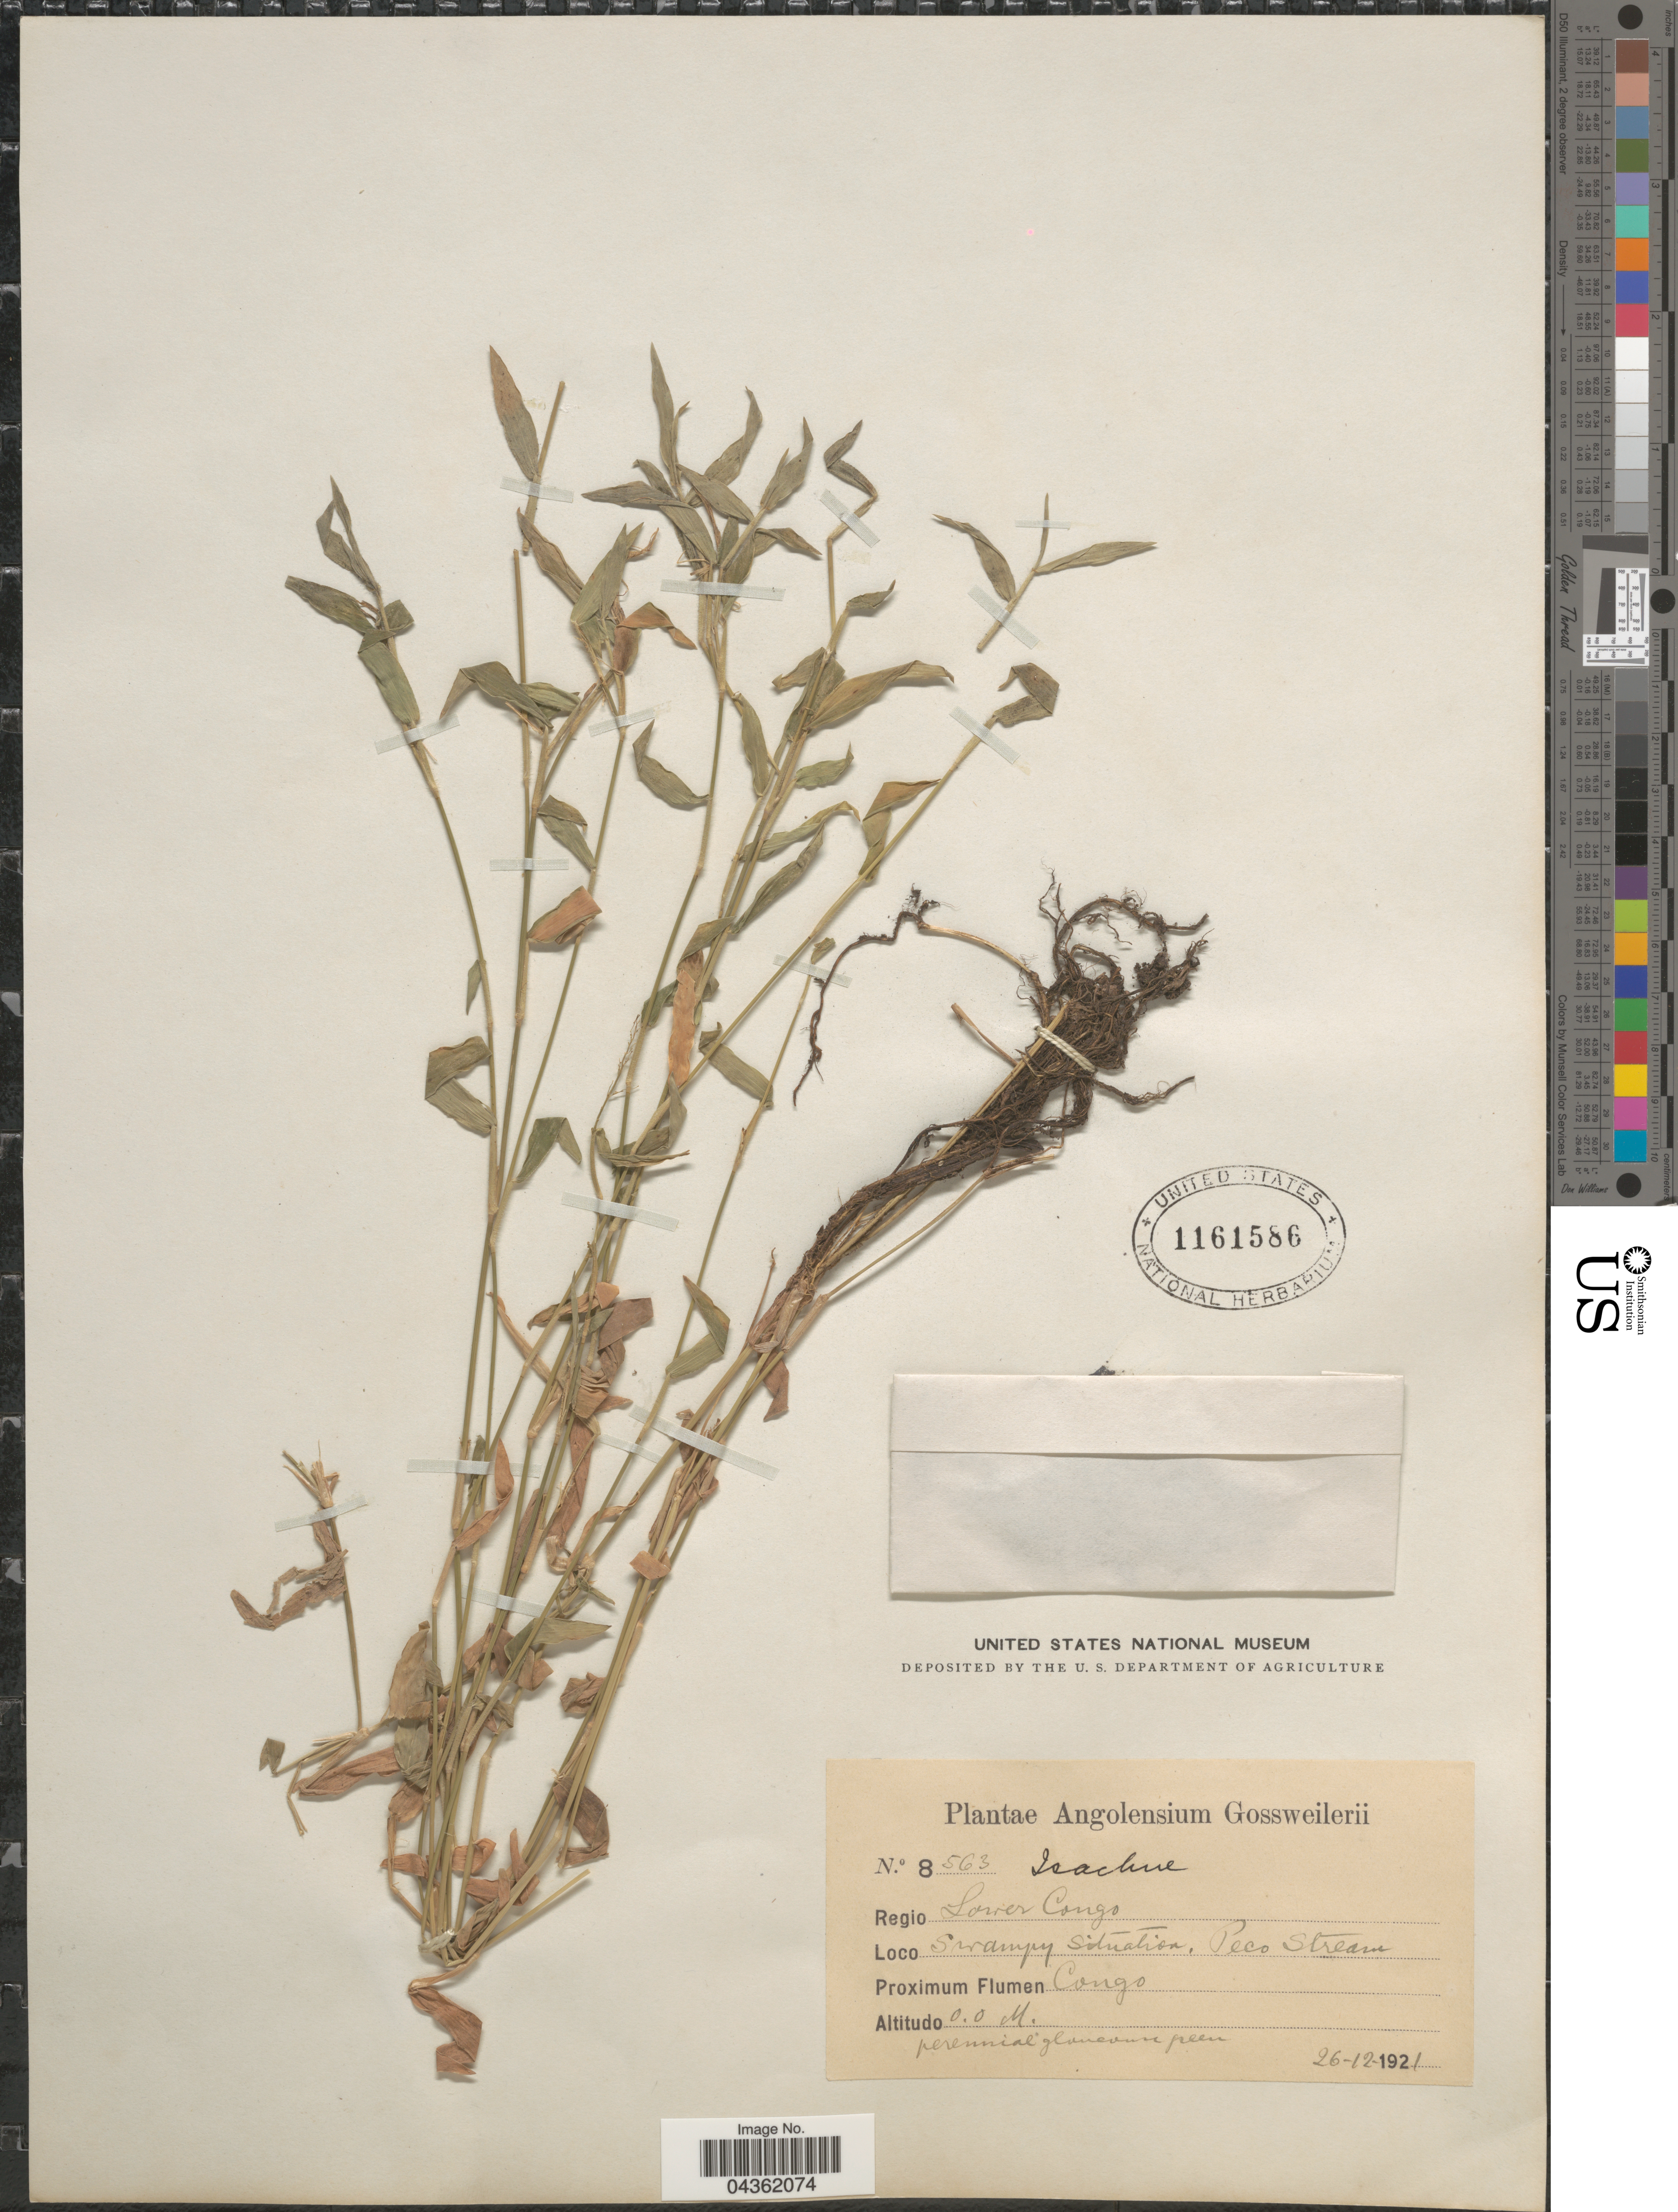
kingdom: Plantae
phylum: Tracheophyta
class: Liliopsida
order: Poales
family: Poaceae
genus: Isachne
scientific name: Isachne kiyalaensis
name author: Robyns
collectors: -. Gossweiler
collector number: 8563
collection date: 1921-12-26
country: Angola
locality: Regio Lower Congo. Peco Stream. Proximum Flumen Congo.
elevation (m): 0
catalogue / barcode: US 1161586